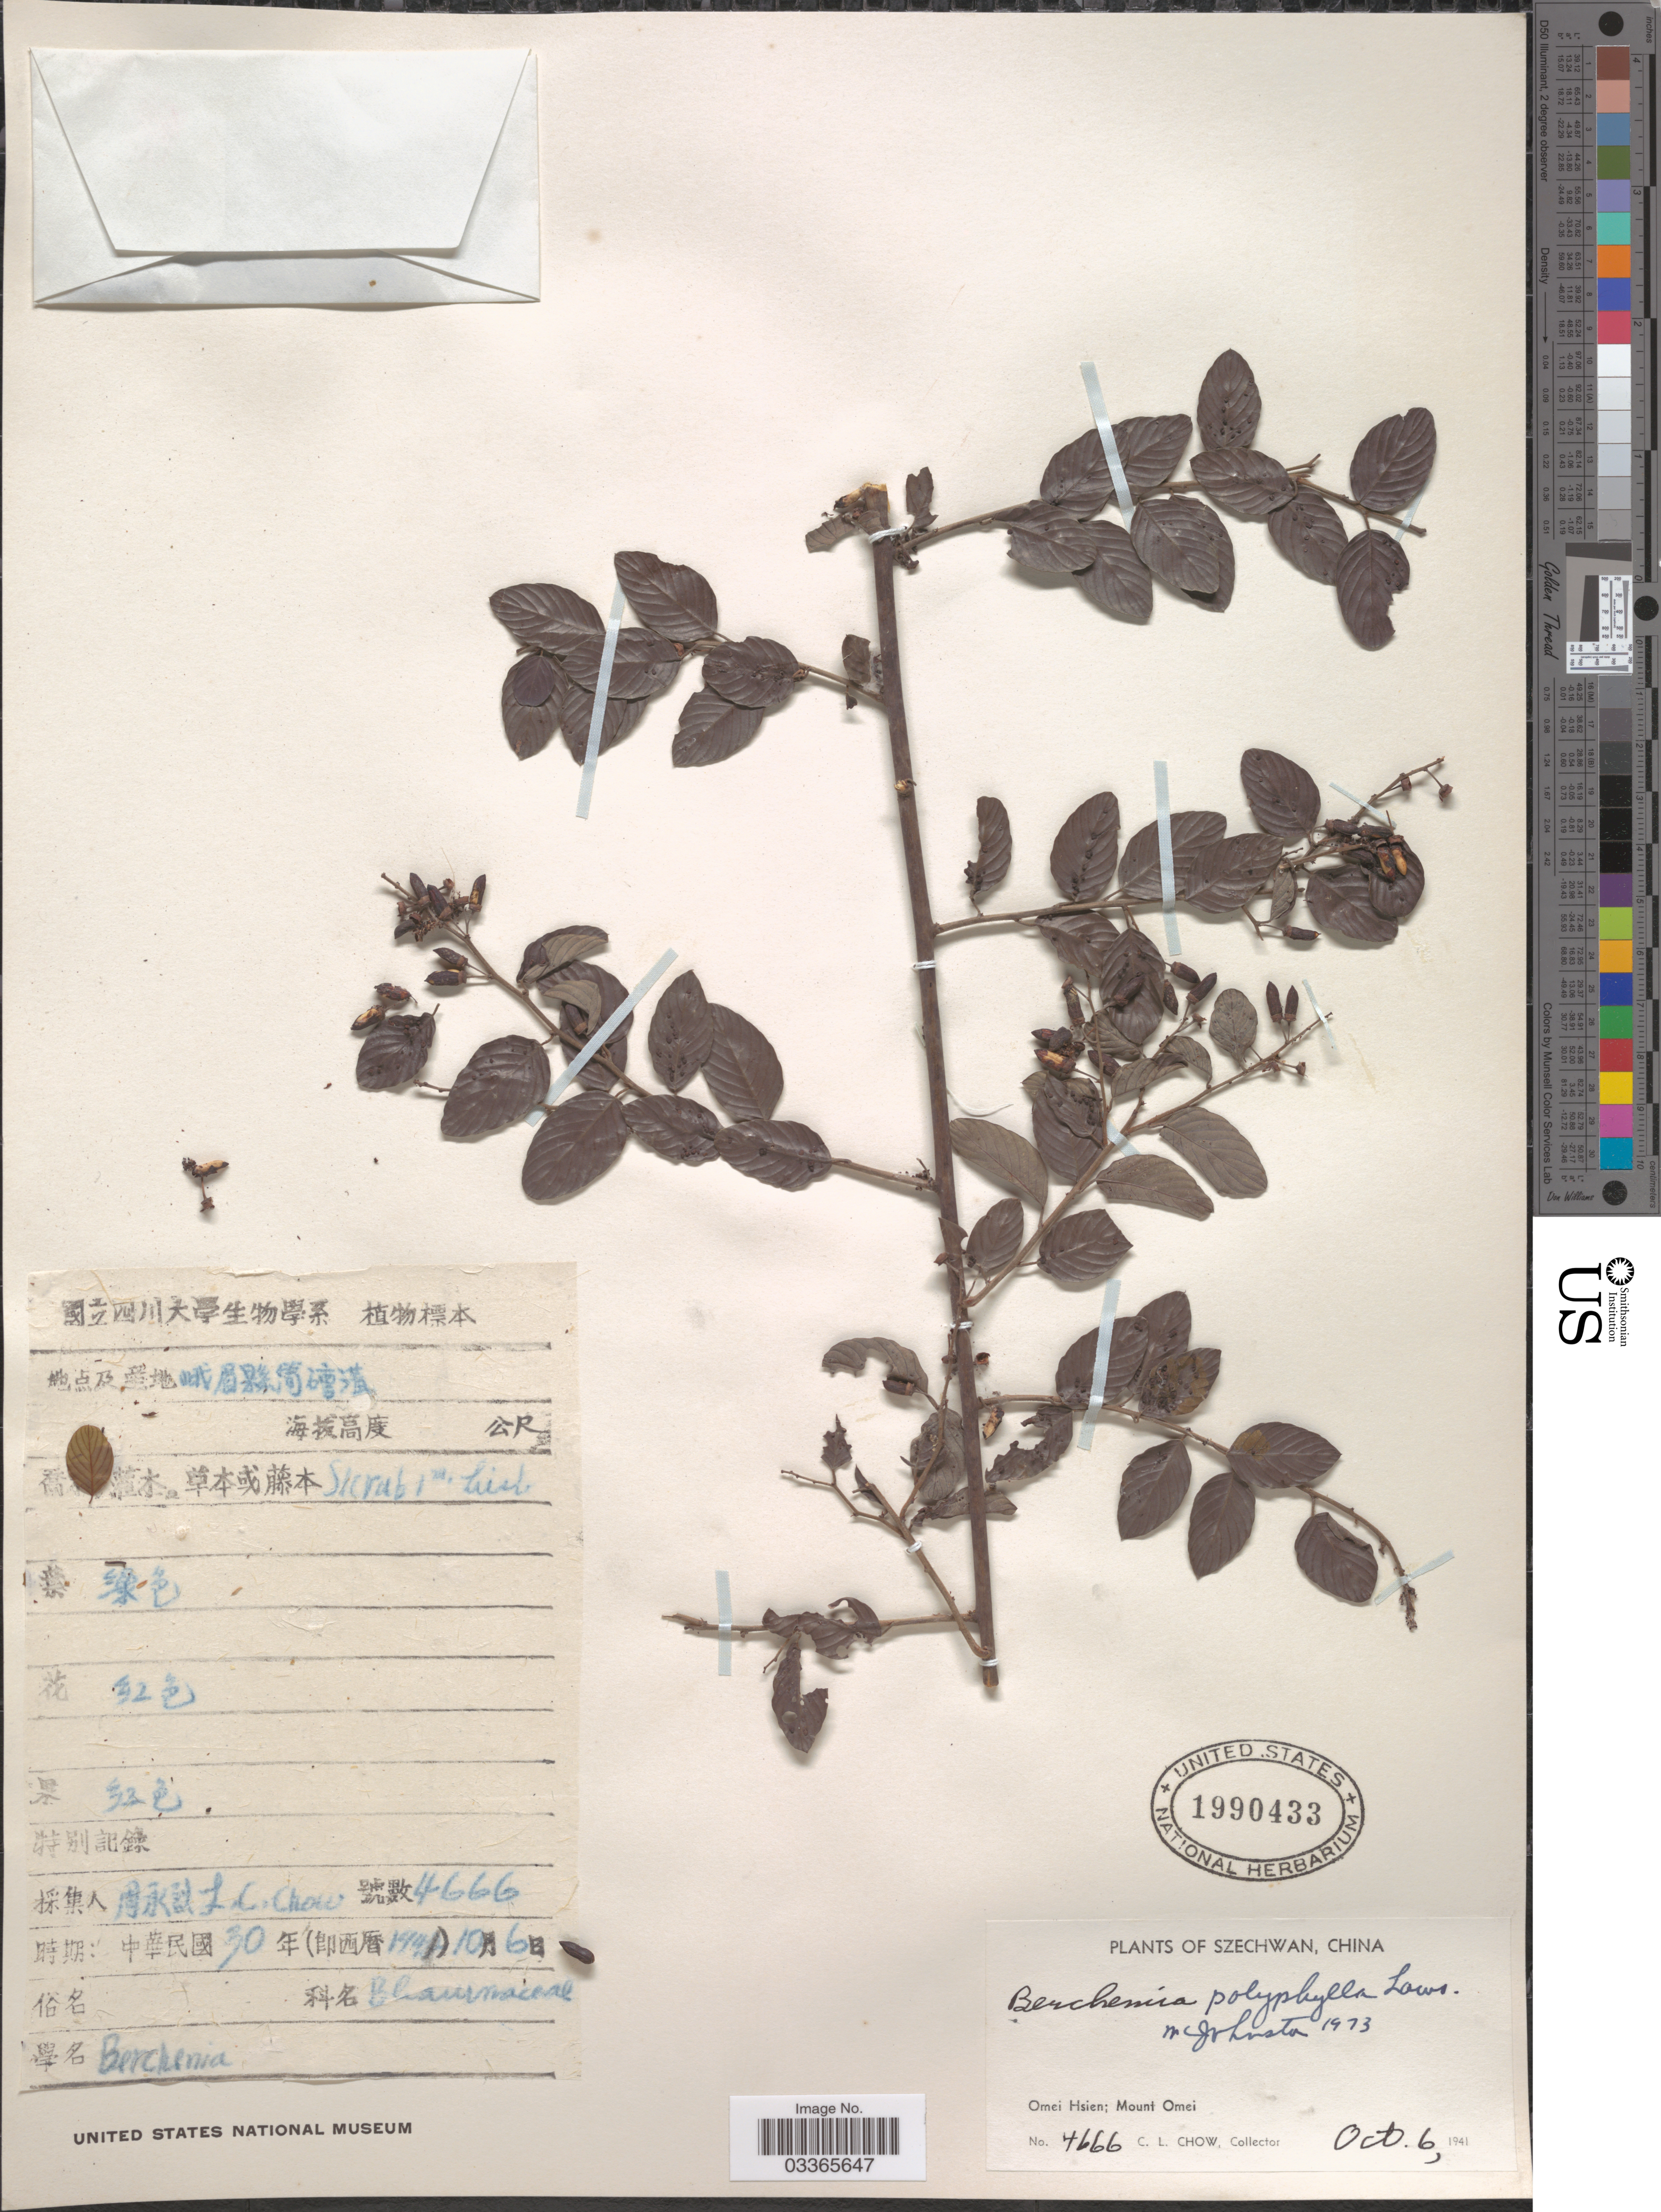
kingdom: Plantae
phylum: Tracheophyta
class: Magnoliopsida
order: Rosales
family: Rhamnaceae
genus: Berchemia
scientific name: Berchemia polyphylla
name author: Wall. ex M.A. Lawson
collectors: C. Chow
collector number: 4666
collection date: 1941-10-06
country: China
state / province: Sichuan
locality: Szechwan, Omei Hsien; Mount Omei.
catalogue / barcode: US 1990433